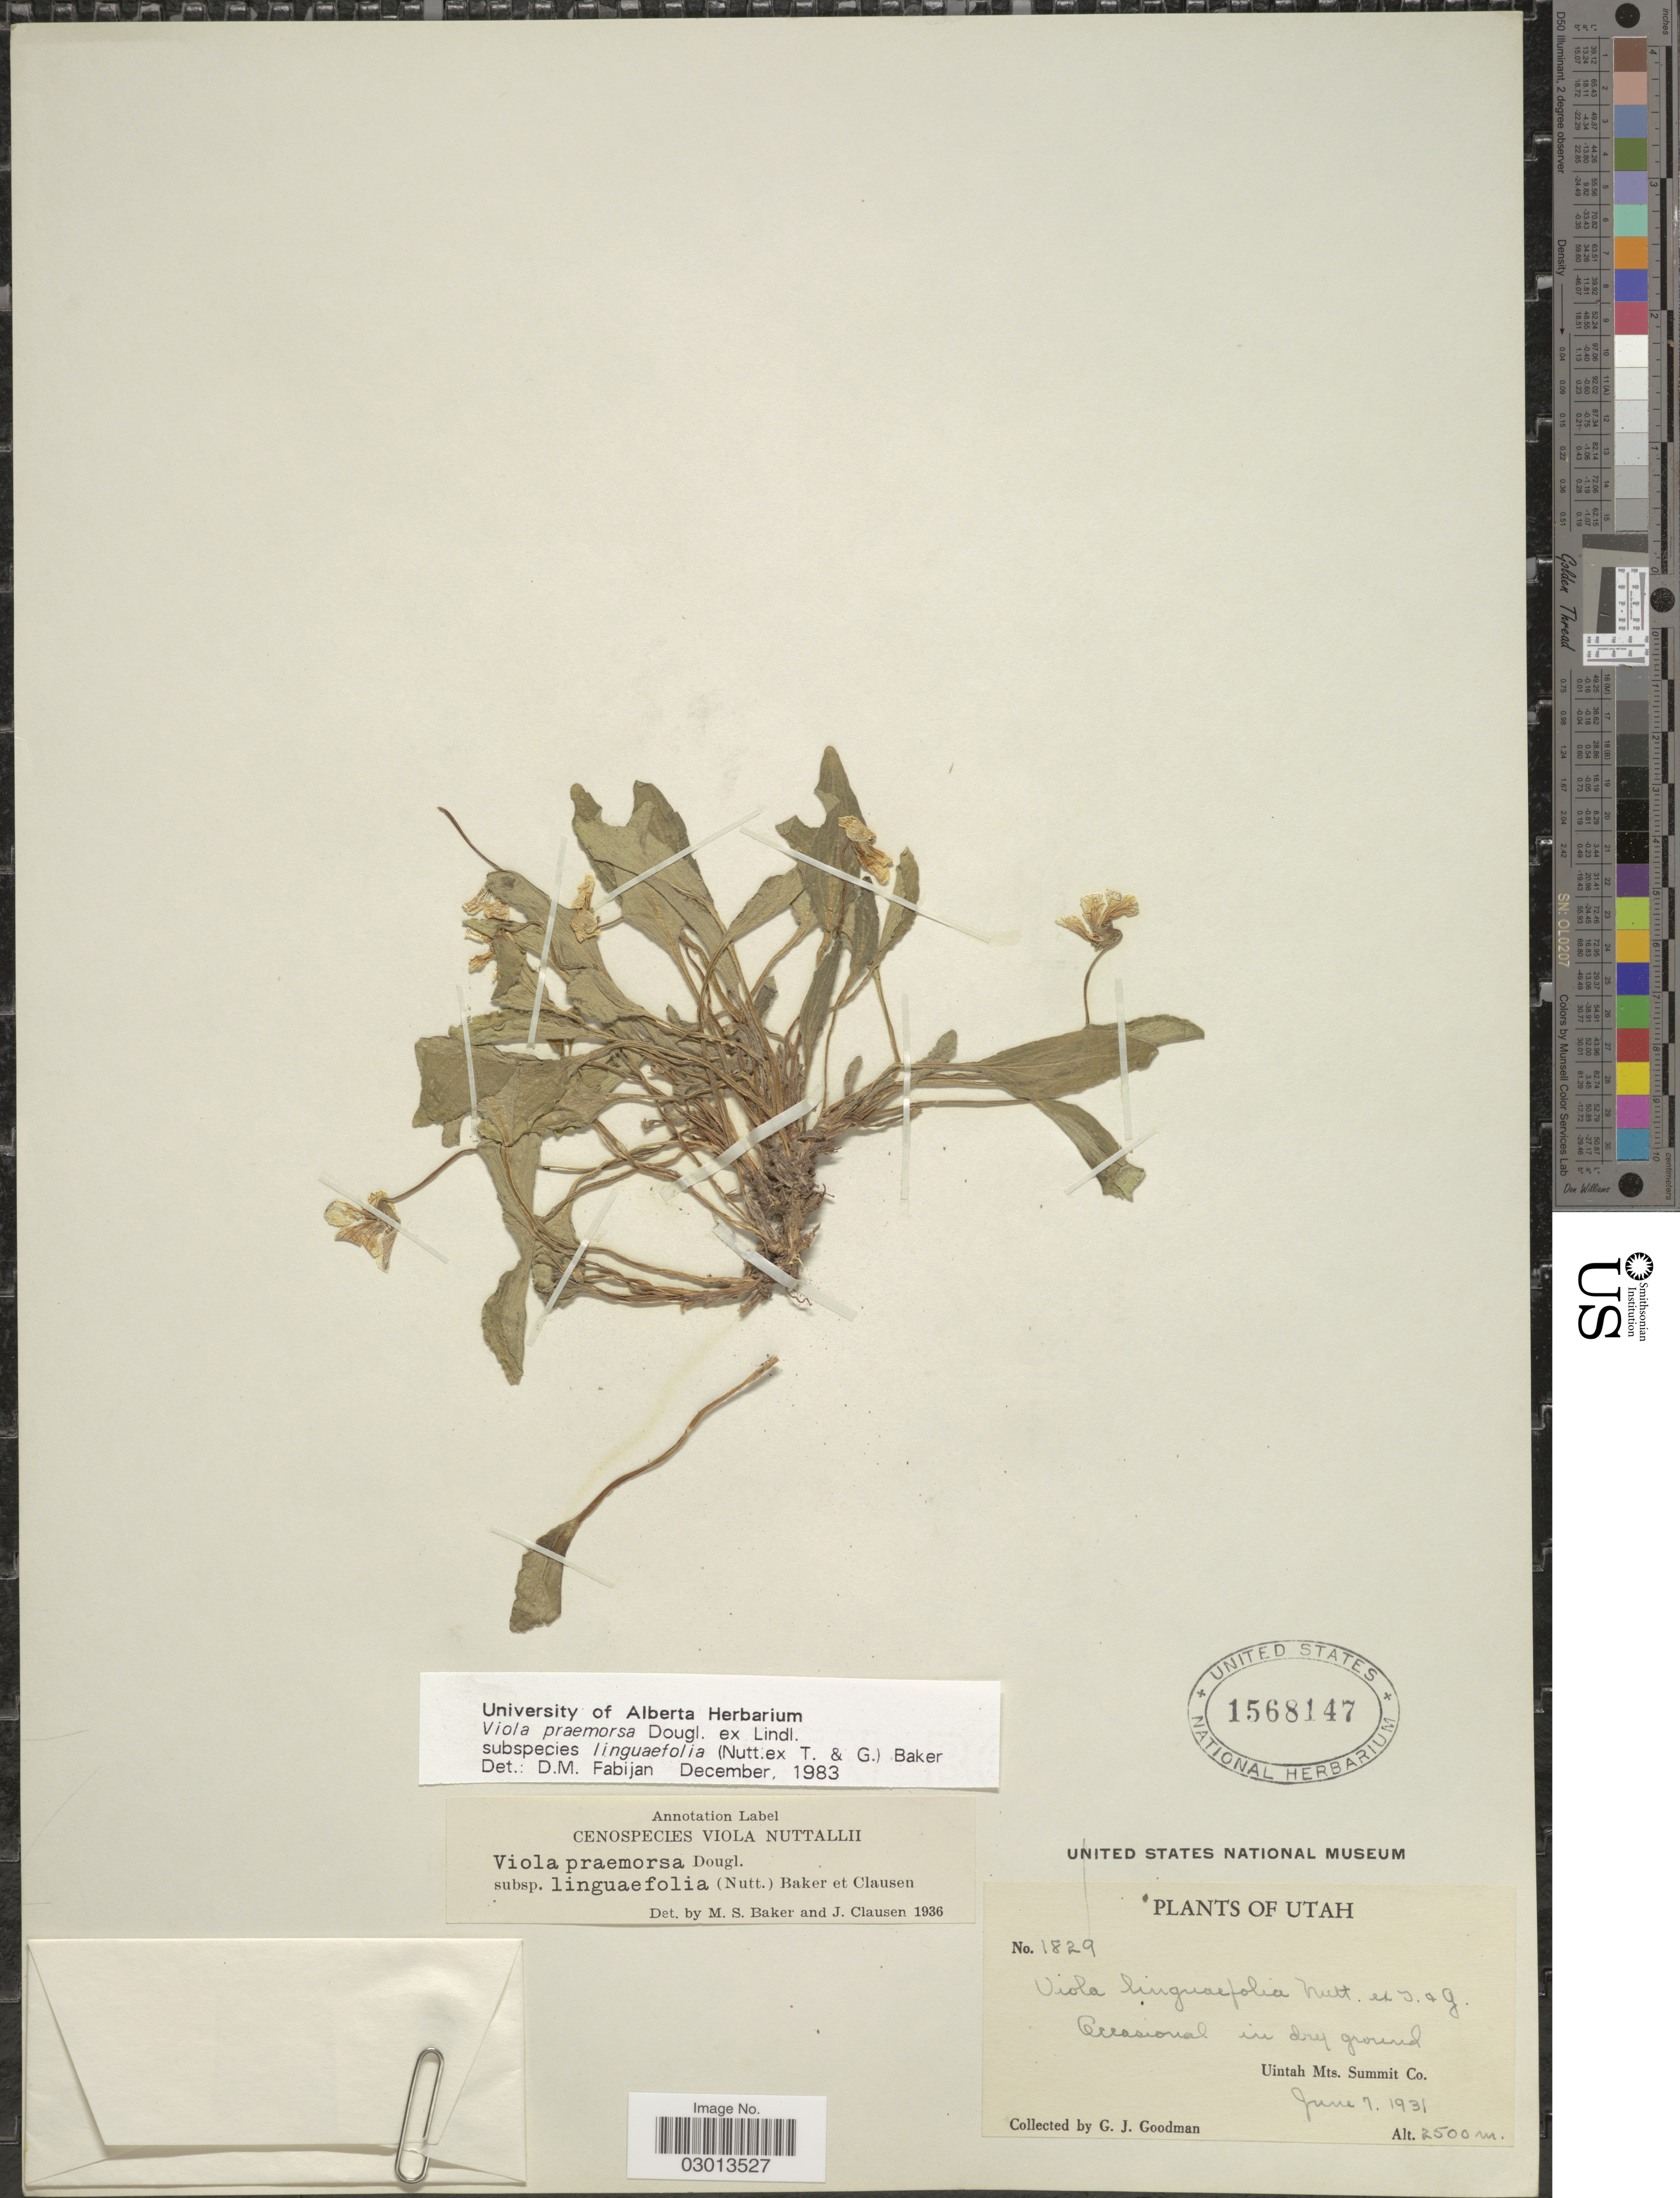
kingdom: Plantae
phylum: Tracheophyta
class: Magnoliopsida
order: Malpighiales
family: Violaceae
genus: Viola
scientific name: Viola praemorsa subsp. linguifolia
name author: (Nutt.) M.S. Baker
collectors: G. J. Goodman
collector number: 1829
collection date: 1931-06-07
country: United States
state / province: Utah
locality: Uintah Mts. Summit Co.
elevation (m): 2500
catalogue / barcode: US 1568147